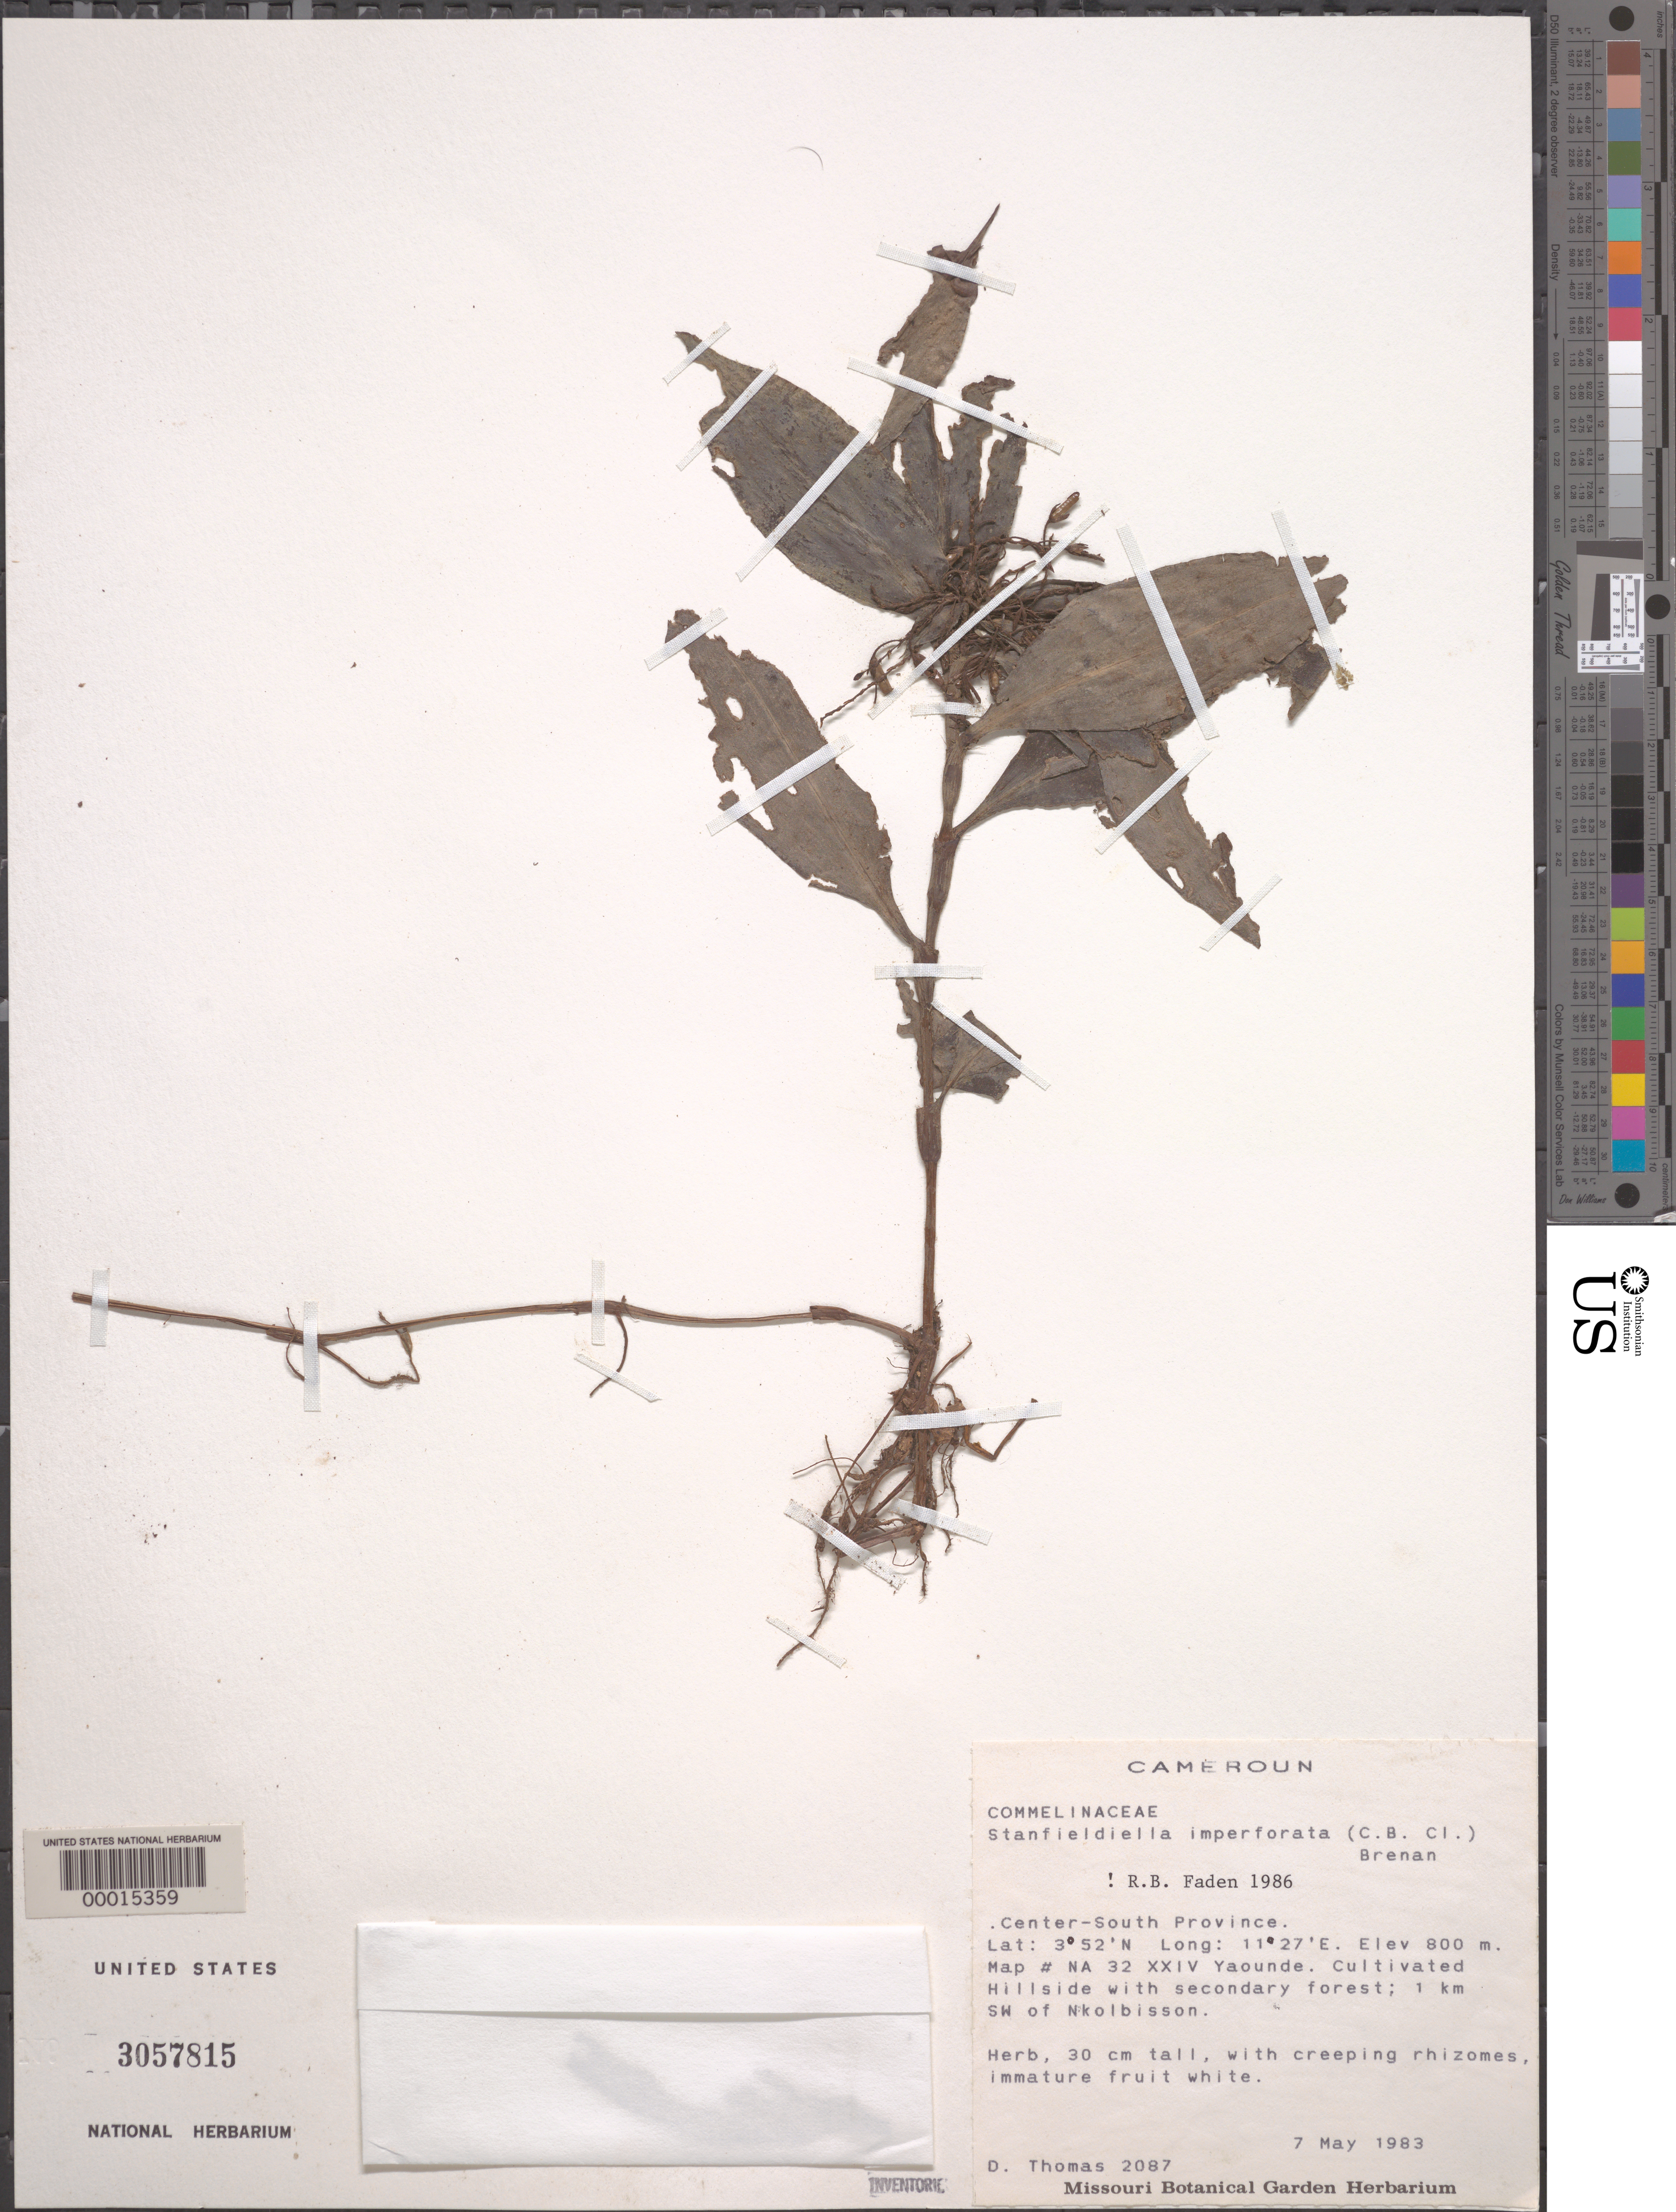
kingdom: Plantae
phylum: Tracheophyta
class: Liliopsida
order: Commelinales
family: Commelinaceae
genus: Stanfieldiella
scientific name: Stanfieldiella imperforata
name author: (C.B. Clarke) Brenan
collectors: D. Thomas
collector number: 2087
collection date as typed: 07 May 1983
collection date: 1983-05-07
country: Cameroon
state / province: Centre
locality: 1 km sw of nkolbisson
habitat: Hillside, secondary forest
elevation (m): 800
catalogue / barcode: US 3057815